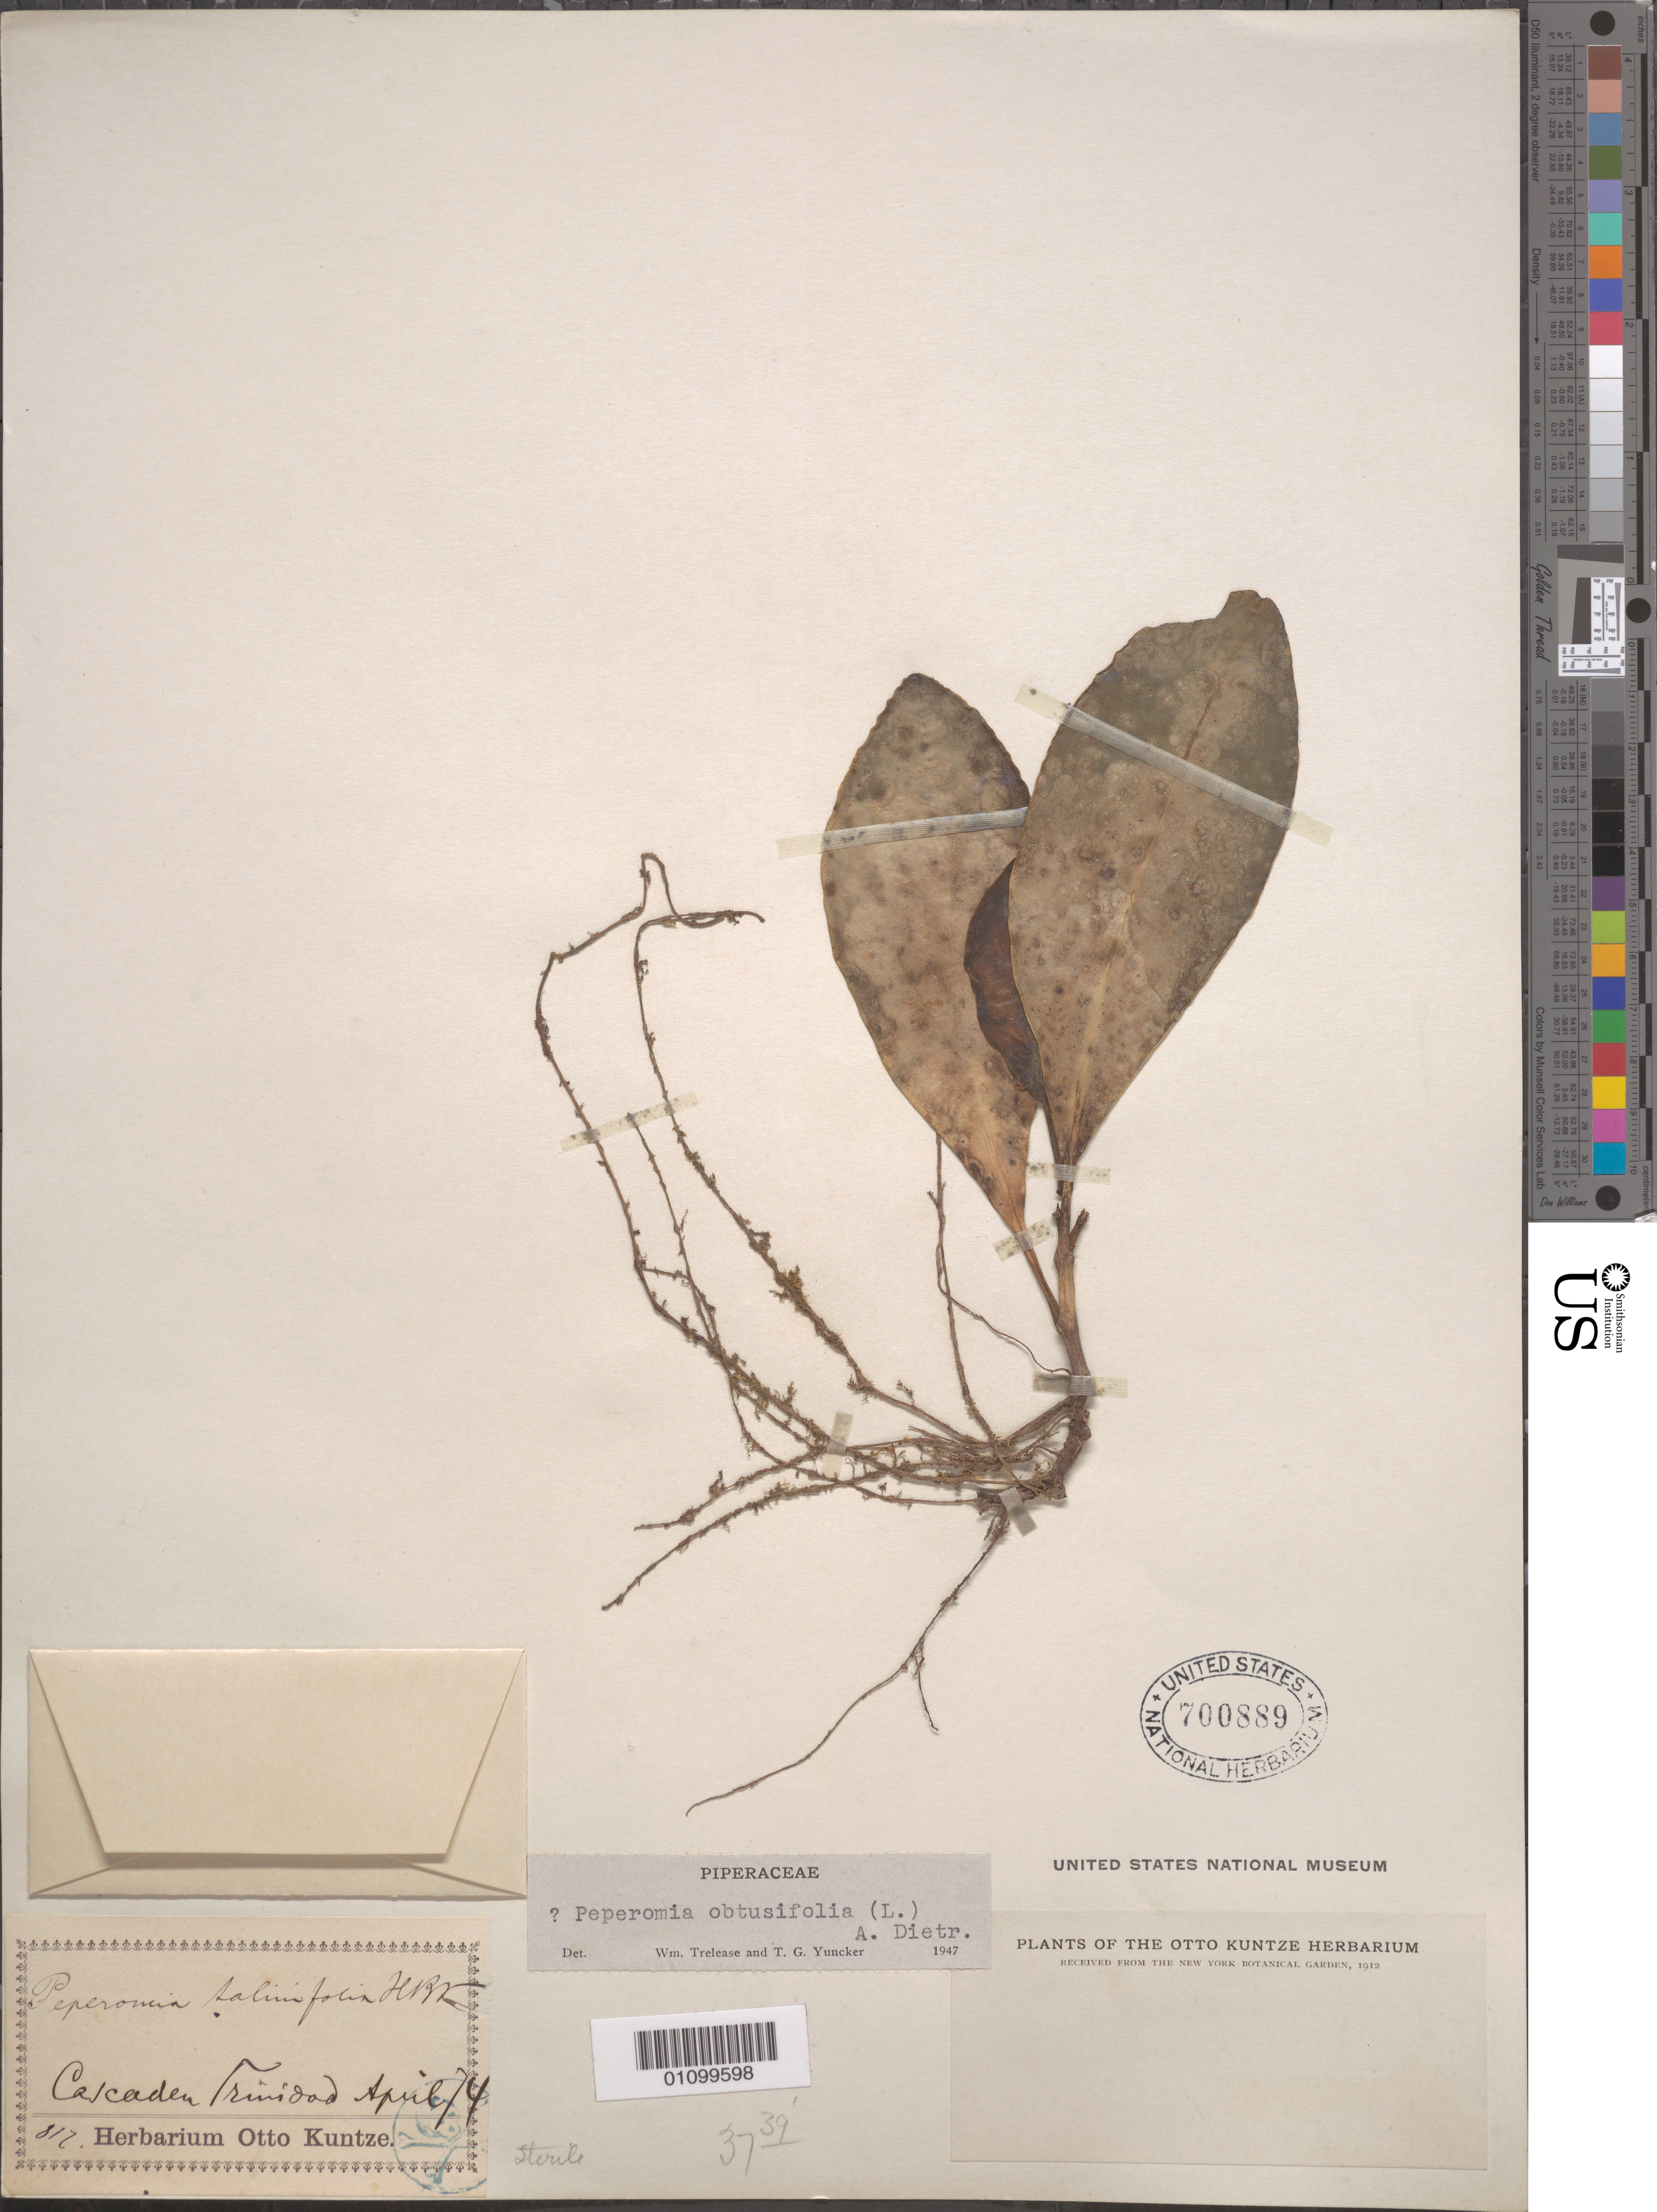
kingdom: Plantae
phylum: Tracheophyta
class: Magnoliopsida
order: Piperales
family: Piperaceae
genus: Peperomia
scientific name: Peperomia obtusifolia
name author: (L.) A. Dietr.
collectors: C.E.O. Kuntze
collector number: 812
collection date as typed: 01 Apr 1874 to 30 Apr 1874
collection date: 1874-04-01/1874-04-30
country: Trinidad and Tobago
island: Trinidad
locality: Cascade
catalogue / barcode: US 700889